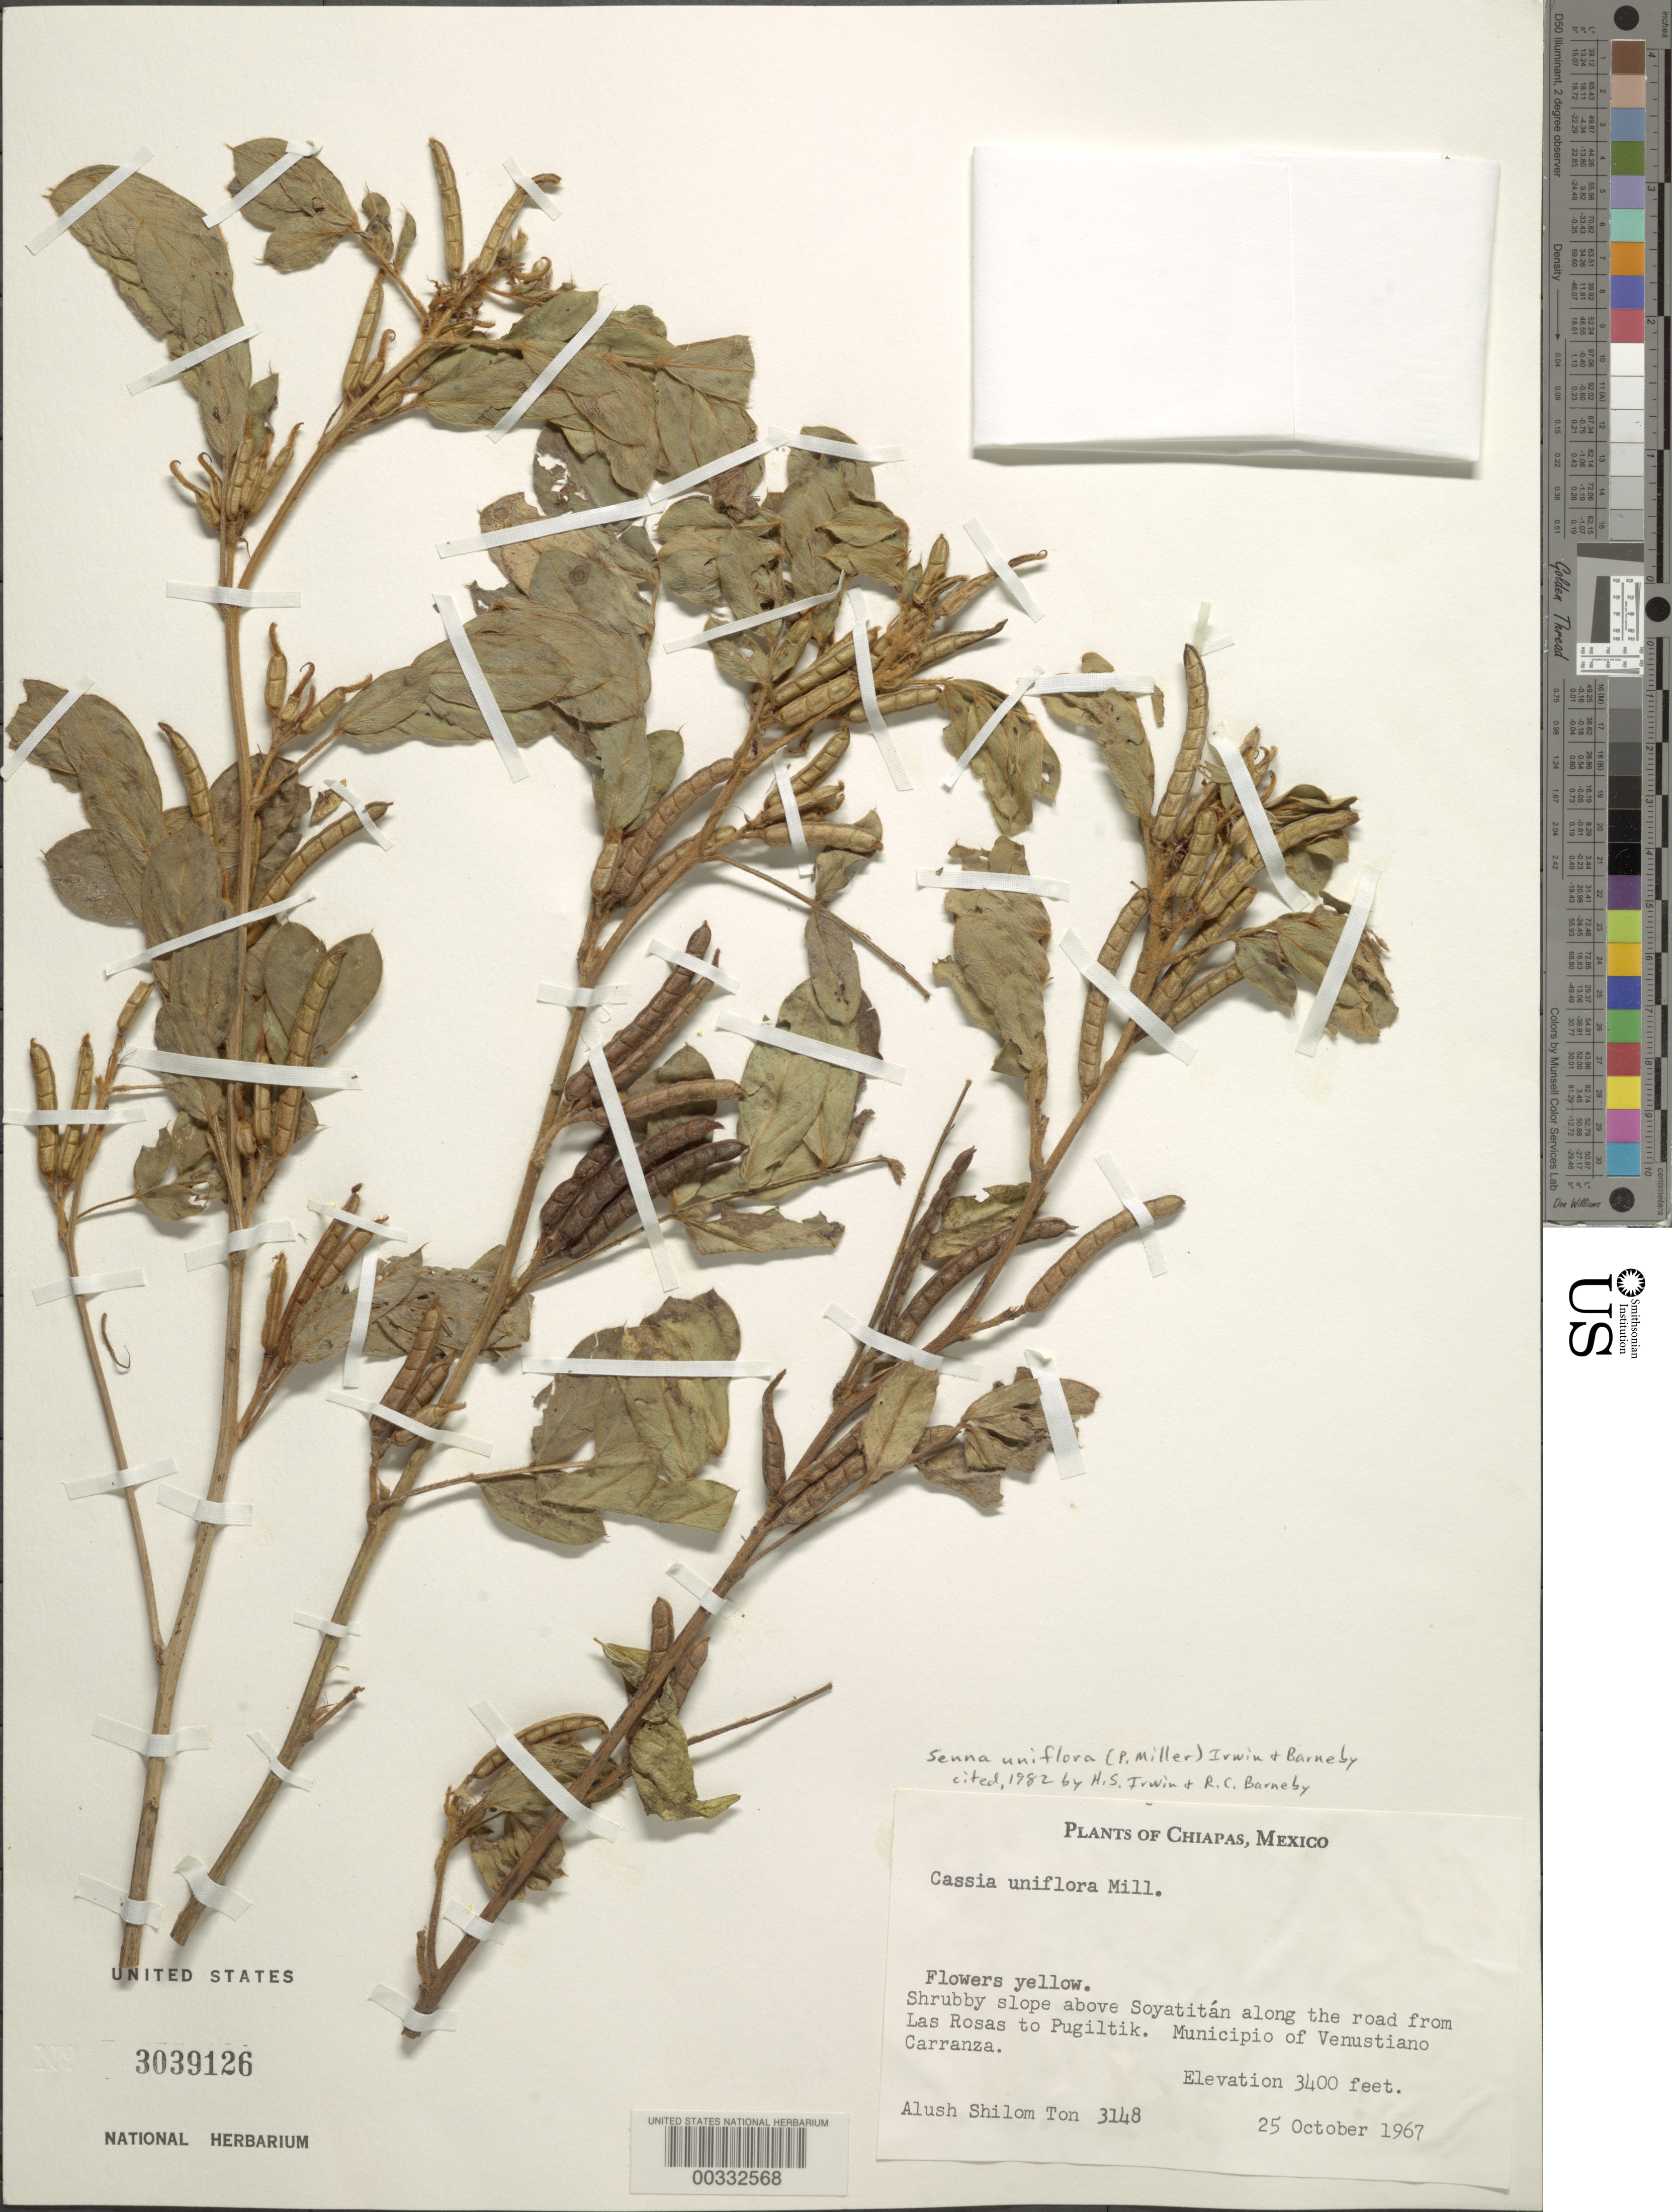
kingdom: Plantae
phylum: Tracheophyta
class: Magnoliopsida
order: Fabales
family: Fabaceae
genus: Senna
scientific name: Senna uniflora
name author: (Mill.) H.S. Irwin & Barneby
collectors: A. S. Ton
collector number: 3148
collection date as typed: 25 Oct 1967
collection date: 1967-10-25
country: Mexico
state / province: Chiapas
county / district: Venustiano Carranza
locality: Above Soyatitan along the road from Las Rosas to Pugiltik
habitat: Savanna and pine forests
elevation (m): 1036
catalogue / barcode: US 3039126